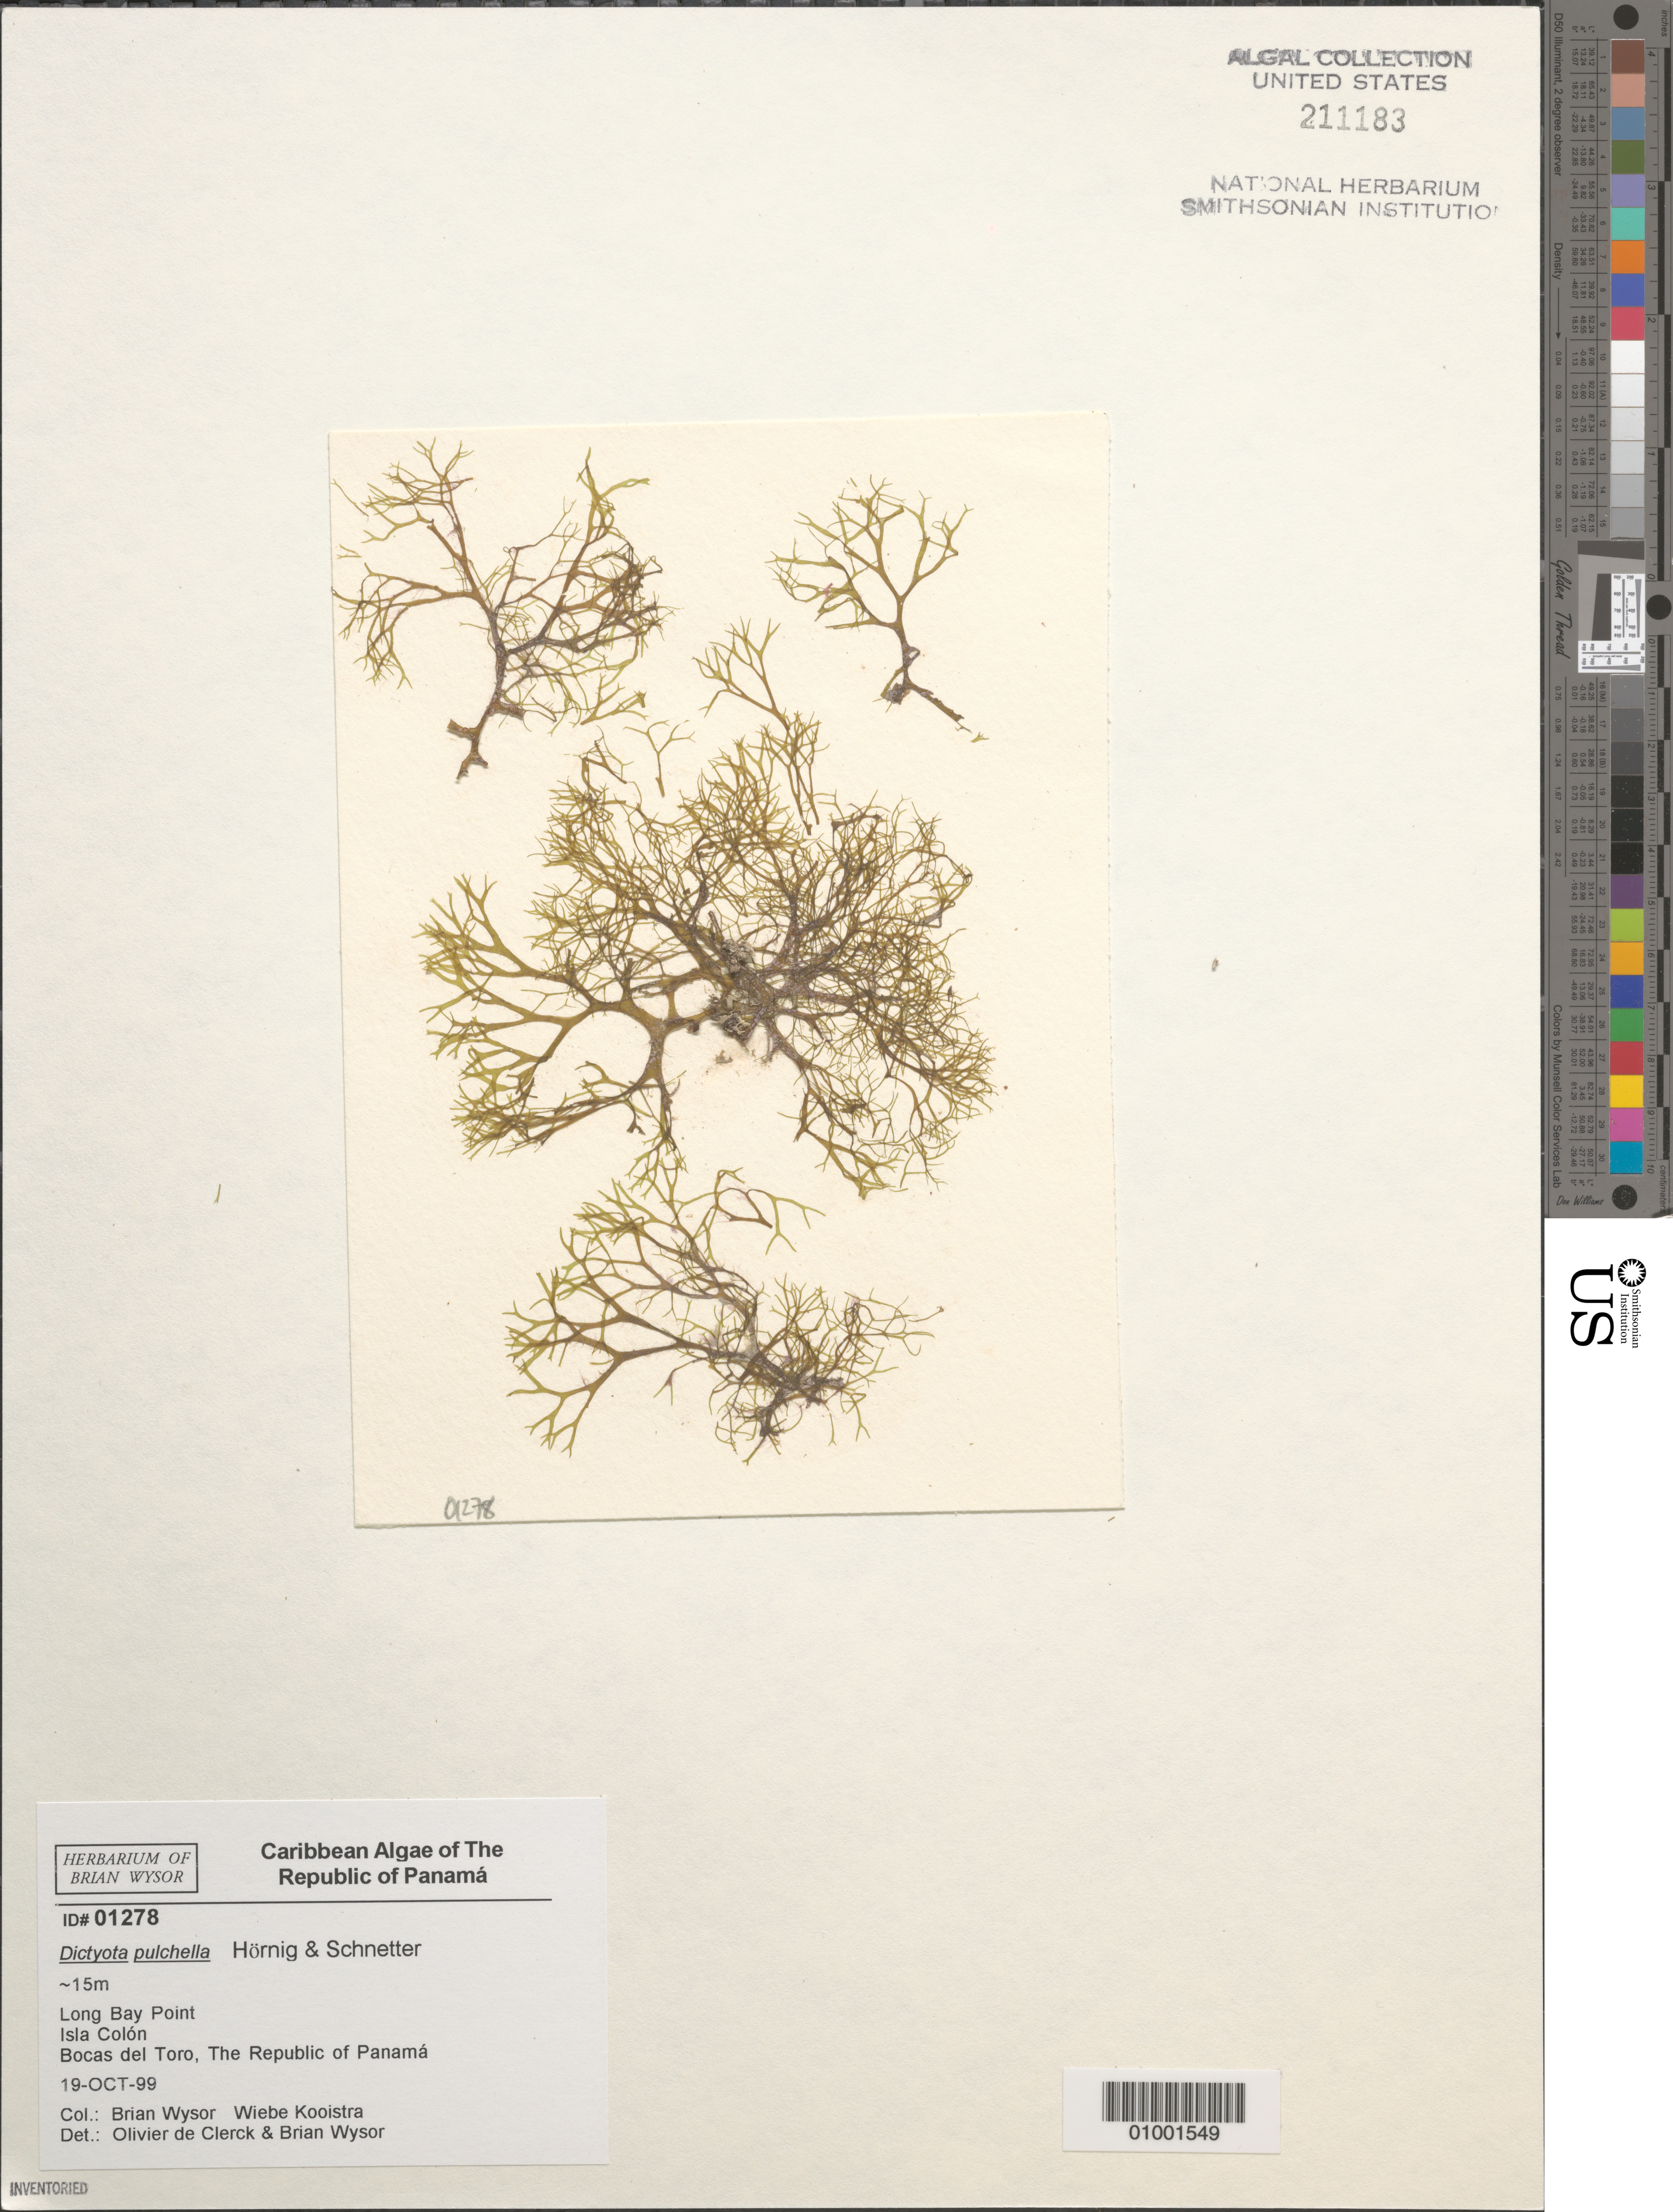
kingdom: Chromista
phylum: Ochrophyta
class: Phaeophyceae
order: Dictyotales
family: Dictyotaceae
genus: Dictyota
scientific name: Dictyota pulchella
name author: I.Hörnig & Schnetter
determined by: de Clerck, O.; Wysor, B.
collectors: B. Wysor & W. Kooistra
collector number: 01278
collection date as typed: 19 Oct 1999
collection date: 1999-10-19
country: Panama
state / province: Bocas del Toro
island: Colón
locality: Long Bay Point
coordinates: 9 24' 00" N, 82 13' 39" W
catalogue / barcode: US 211183